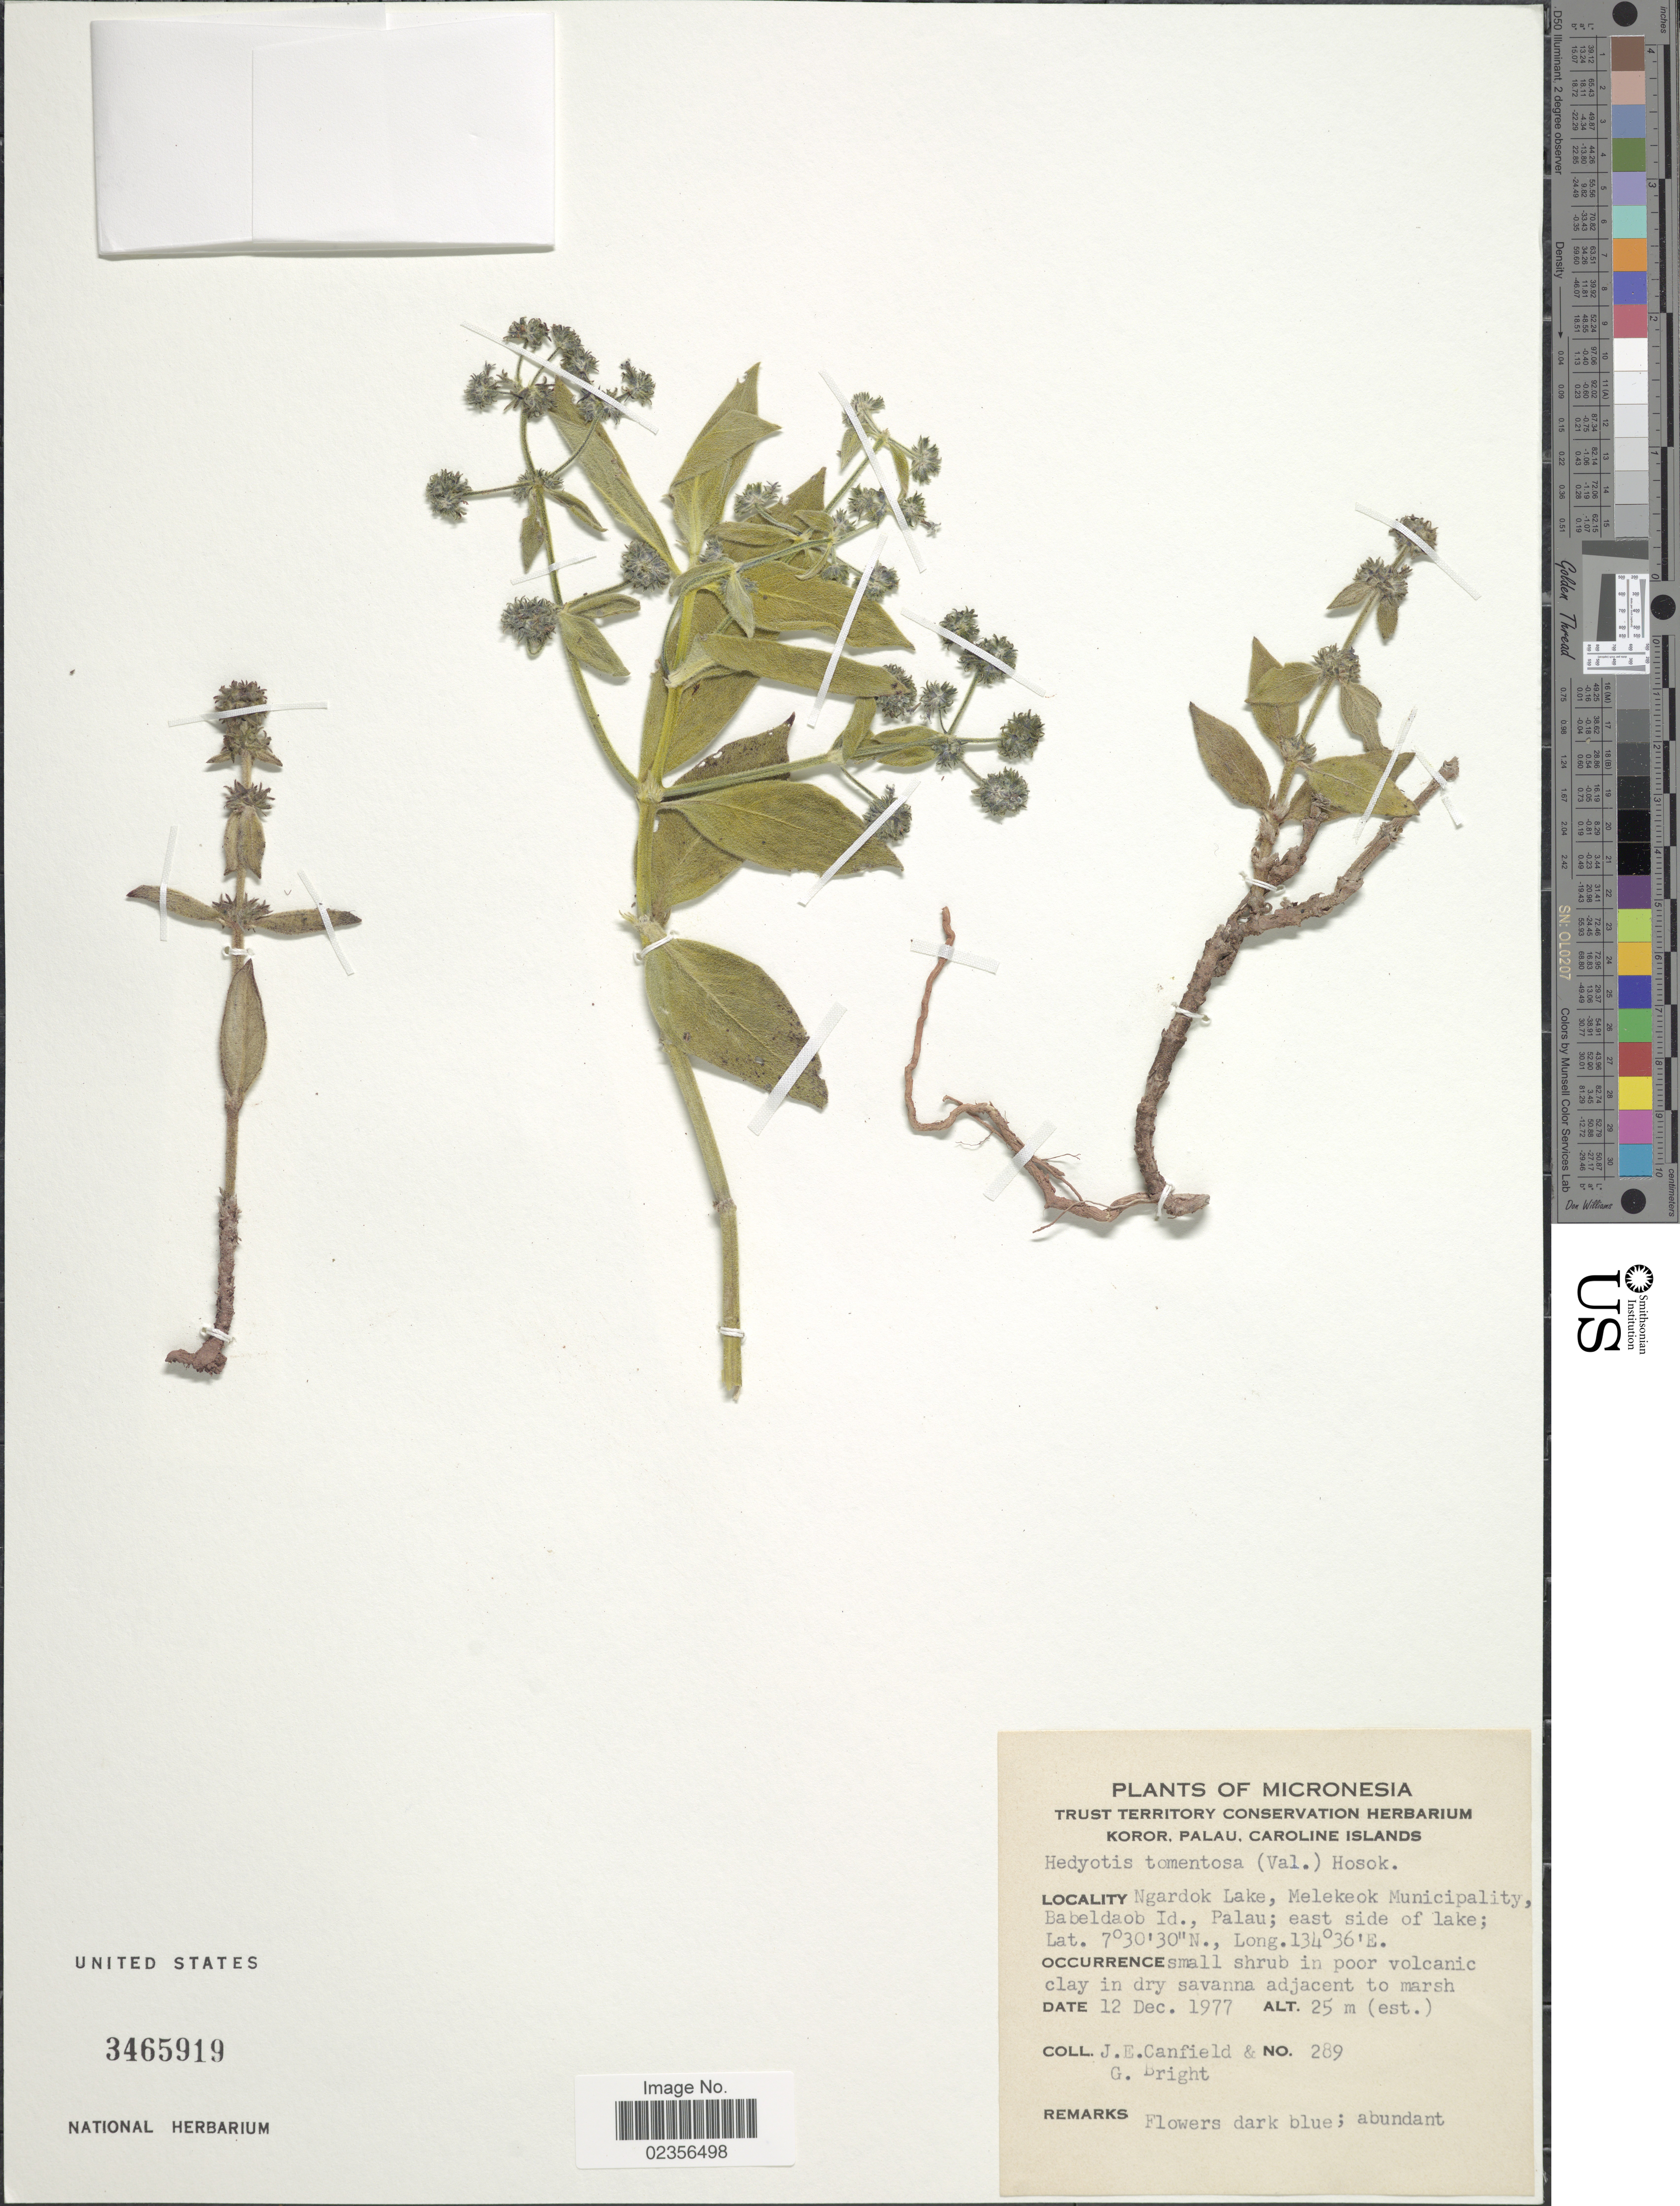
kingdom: Plantae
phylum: Tracheophyta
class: Magnoliopsida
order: Gentianales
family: Rubiaceae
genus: Hedyotis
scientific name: Hedyotis tomentosa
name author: (Valeton) Hosok.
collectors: J. E. Canfield & G. Bright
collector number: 289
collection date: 1977-12-12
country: Palau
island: Babeldaob [Babelthuap]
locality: Micronesia. Ngardok Lake, Melekeok Municipality, Babeldaob Id., Palau; east side of lake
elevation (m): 25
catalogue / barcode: US 3465919